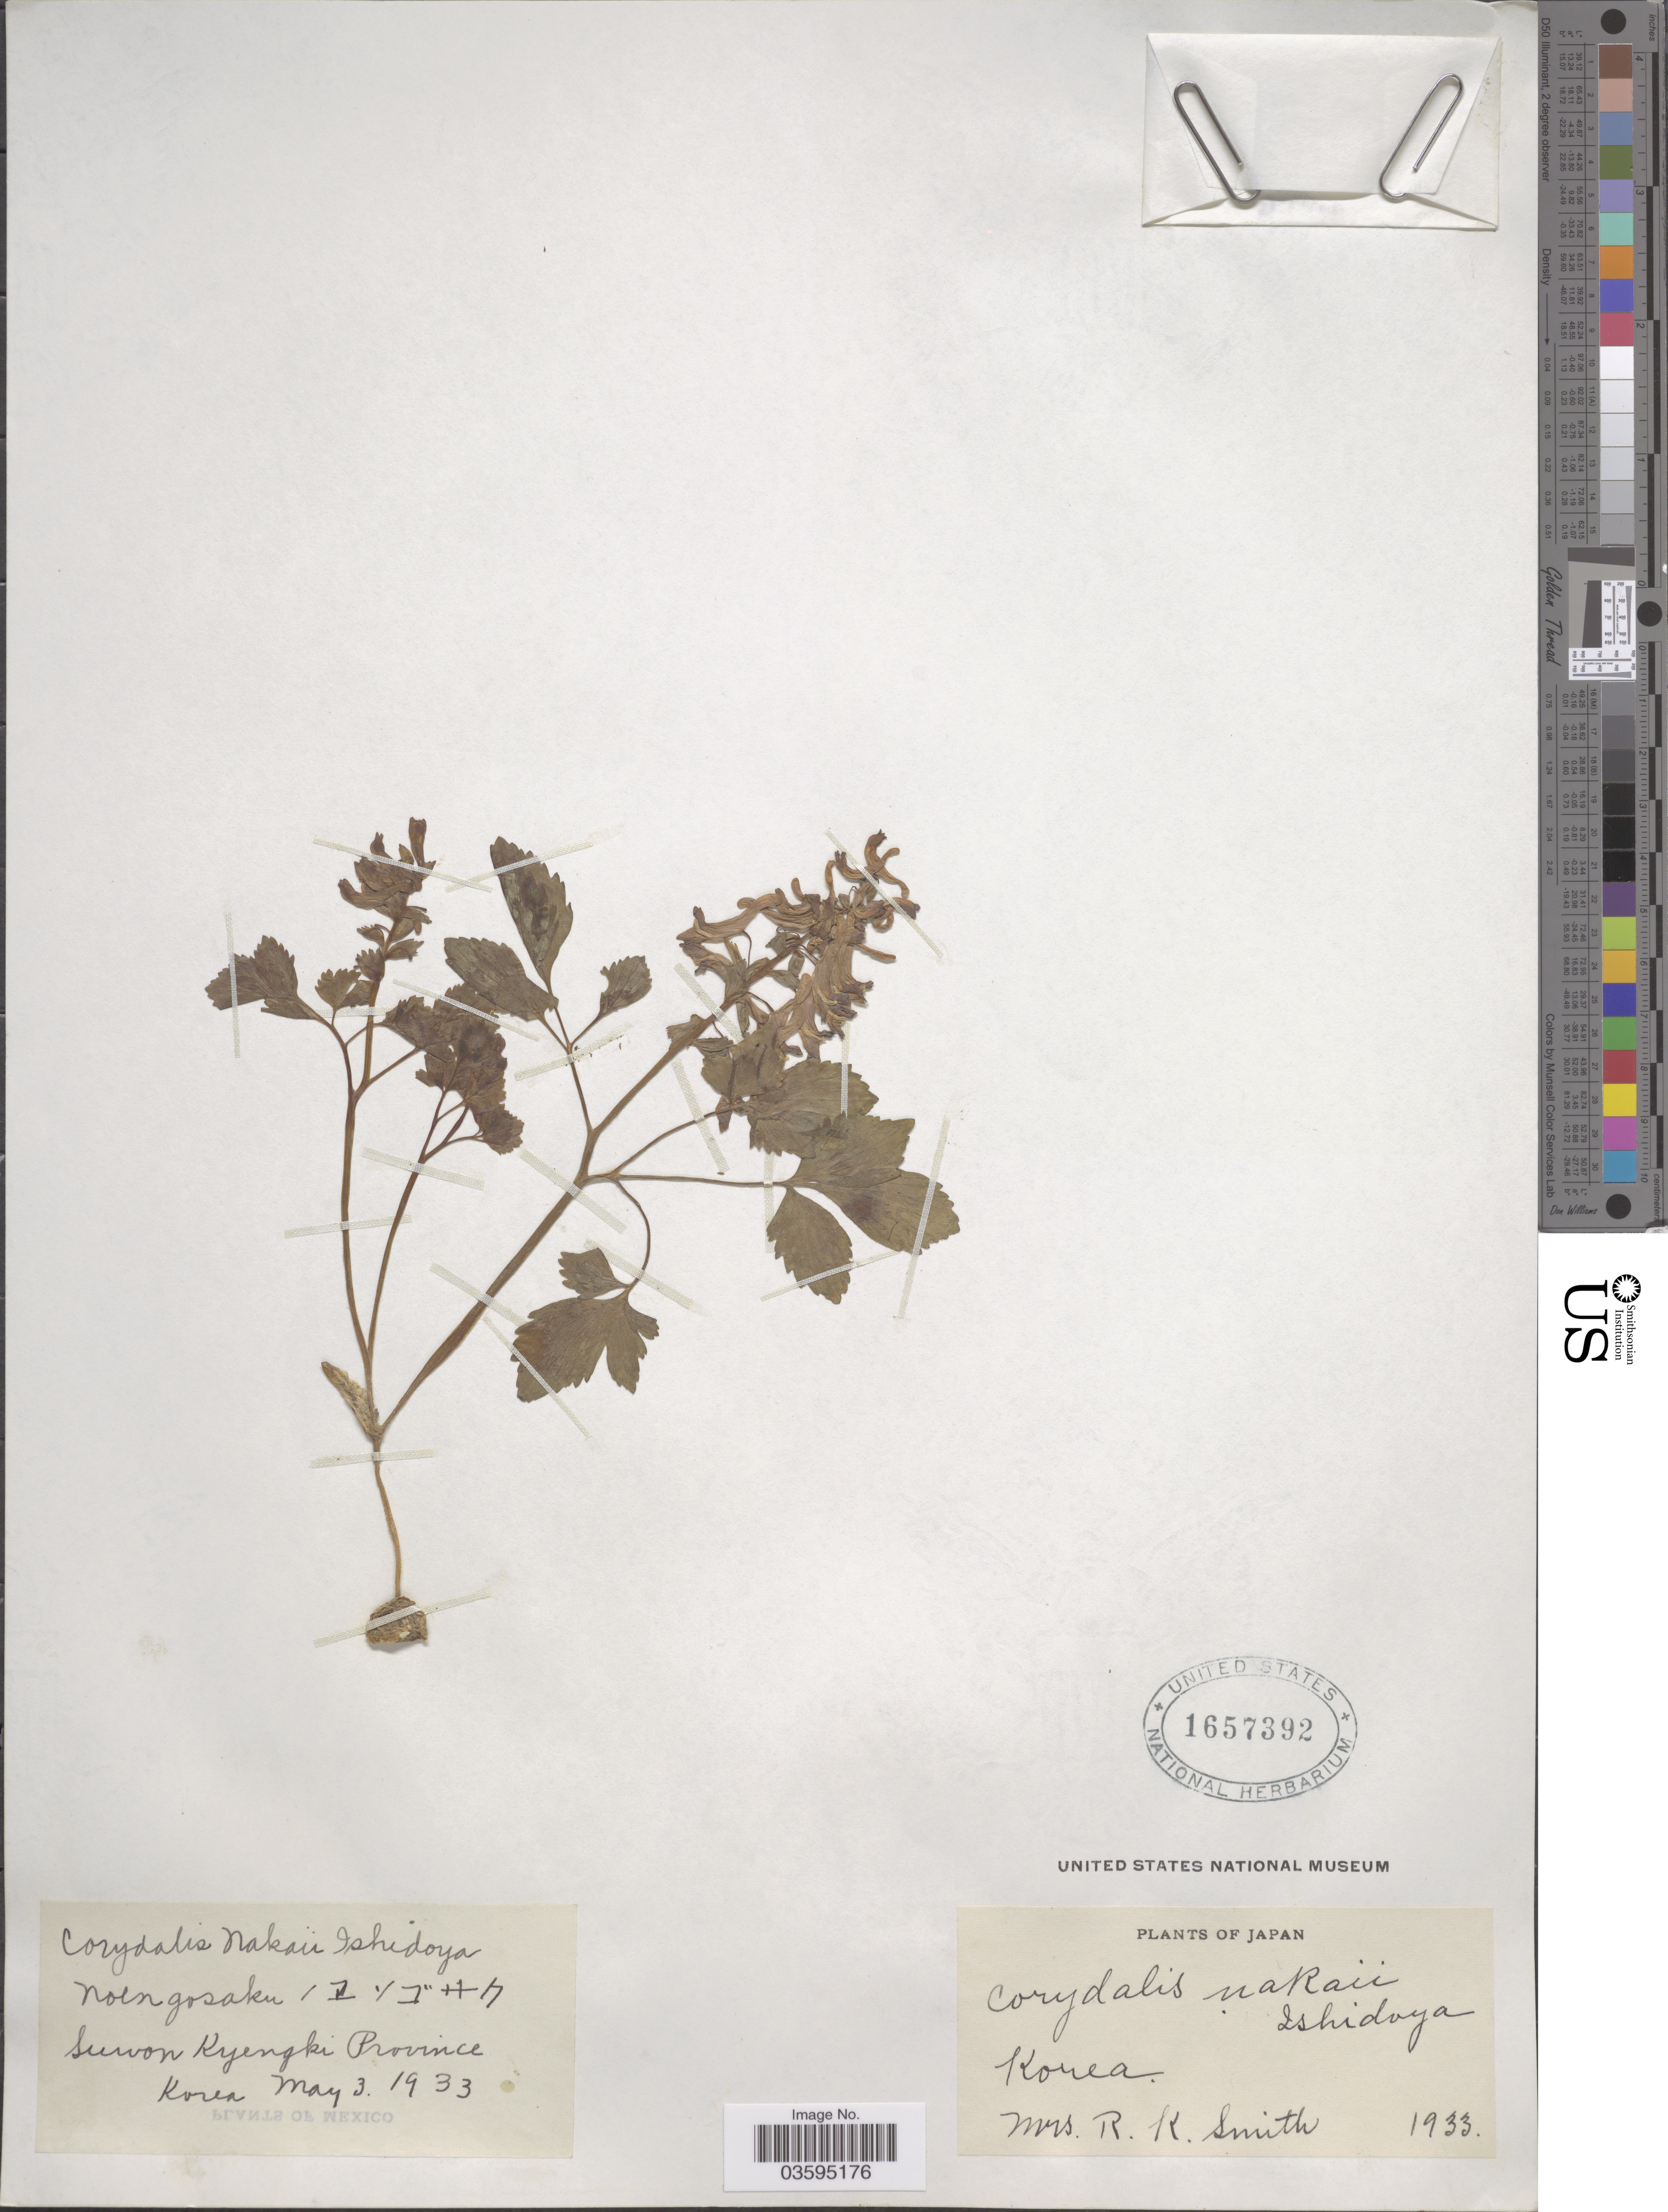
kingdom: Plantae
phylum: Tracheophyta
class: Magnoliopsida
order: Ranunculales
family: Papaveraceae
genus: Corydalis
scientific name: Corydalis nakaii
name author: Ishid.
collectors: Mrs. R. K. Smith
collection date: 1933-05-03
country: South Korea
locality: Suwon. Kyengki Province.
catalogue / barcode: US 1657392